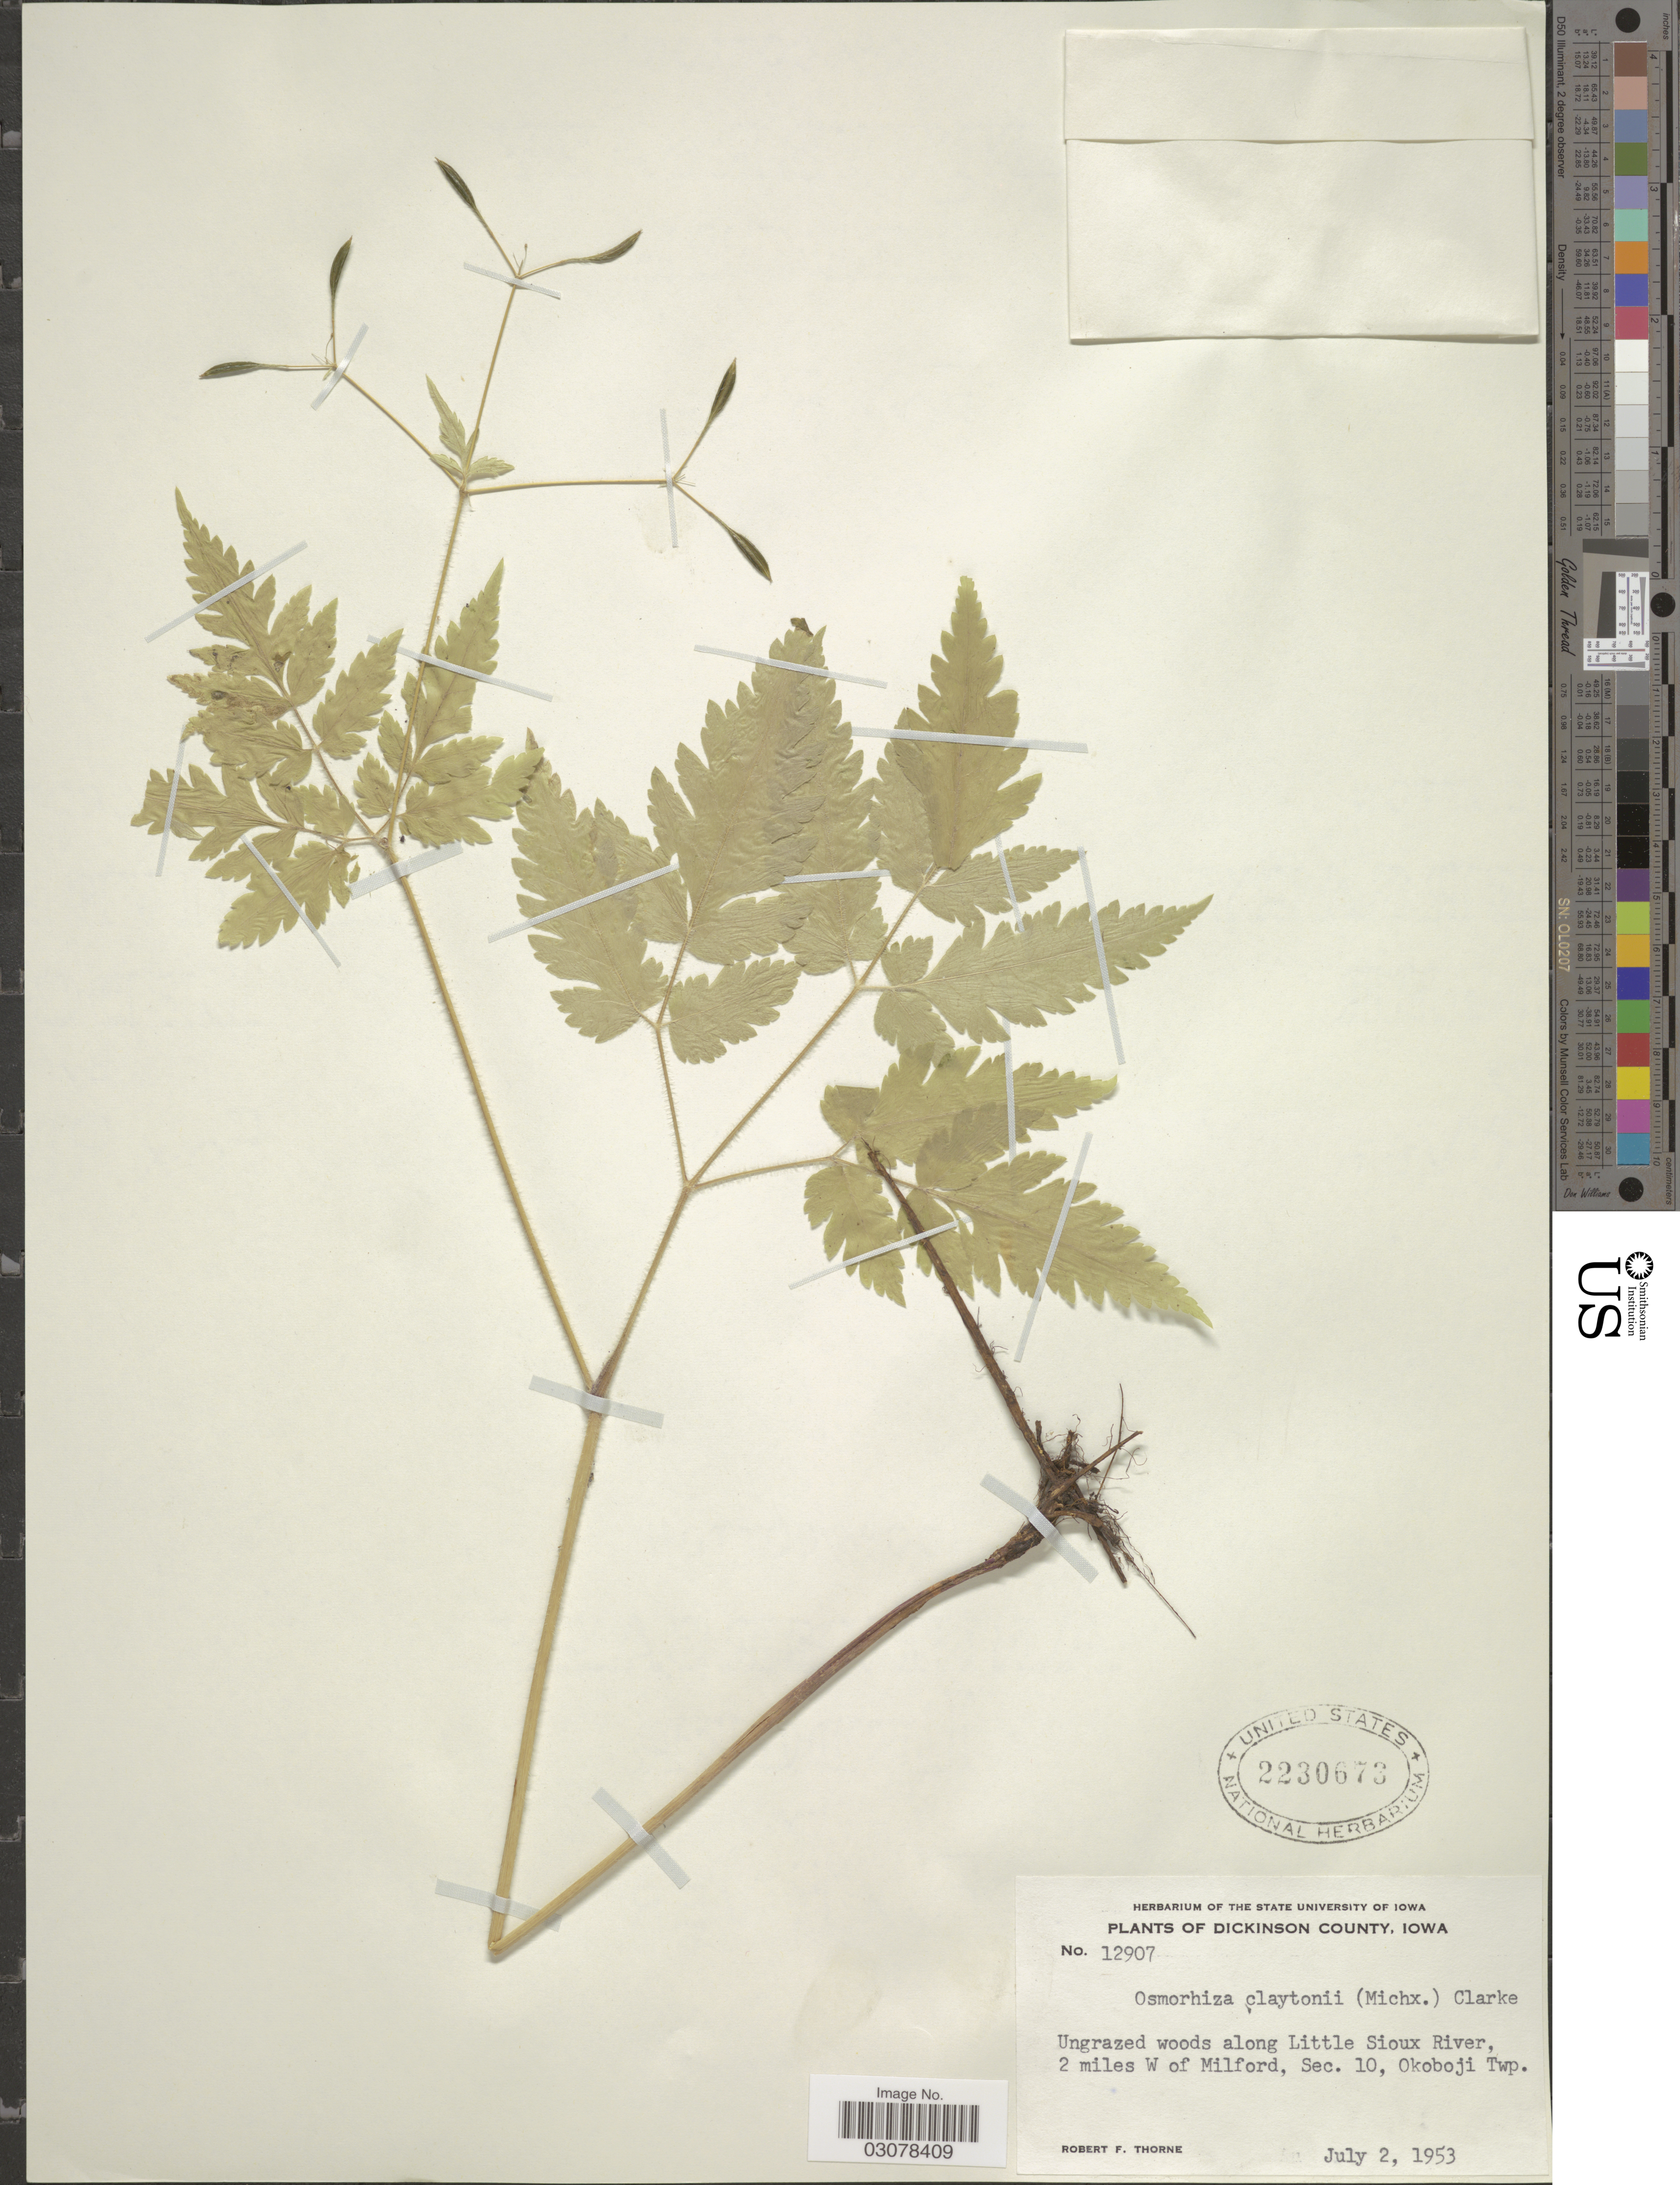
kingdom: Plantae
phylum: Tracheophyta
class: Magnoliopsida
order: Apiales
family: Apiaceae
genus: Osmorhiza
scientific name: Osmorhiza claytonii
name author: (Michx.) C.B. Clarke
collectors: R. F. Thorne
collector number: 12907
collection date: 1953-07-02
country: United States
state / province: Iowa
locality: Dickinson County. Ungrazed woods along Little Sioux River, 2 miles W of Milford, Sec. 10, Okoboji Twp.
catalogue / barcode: US 2230673